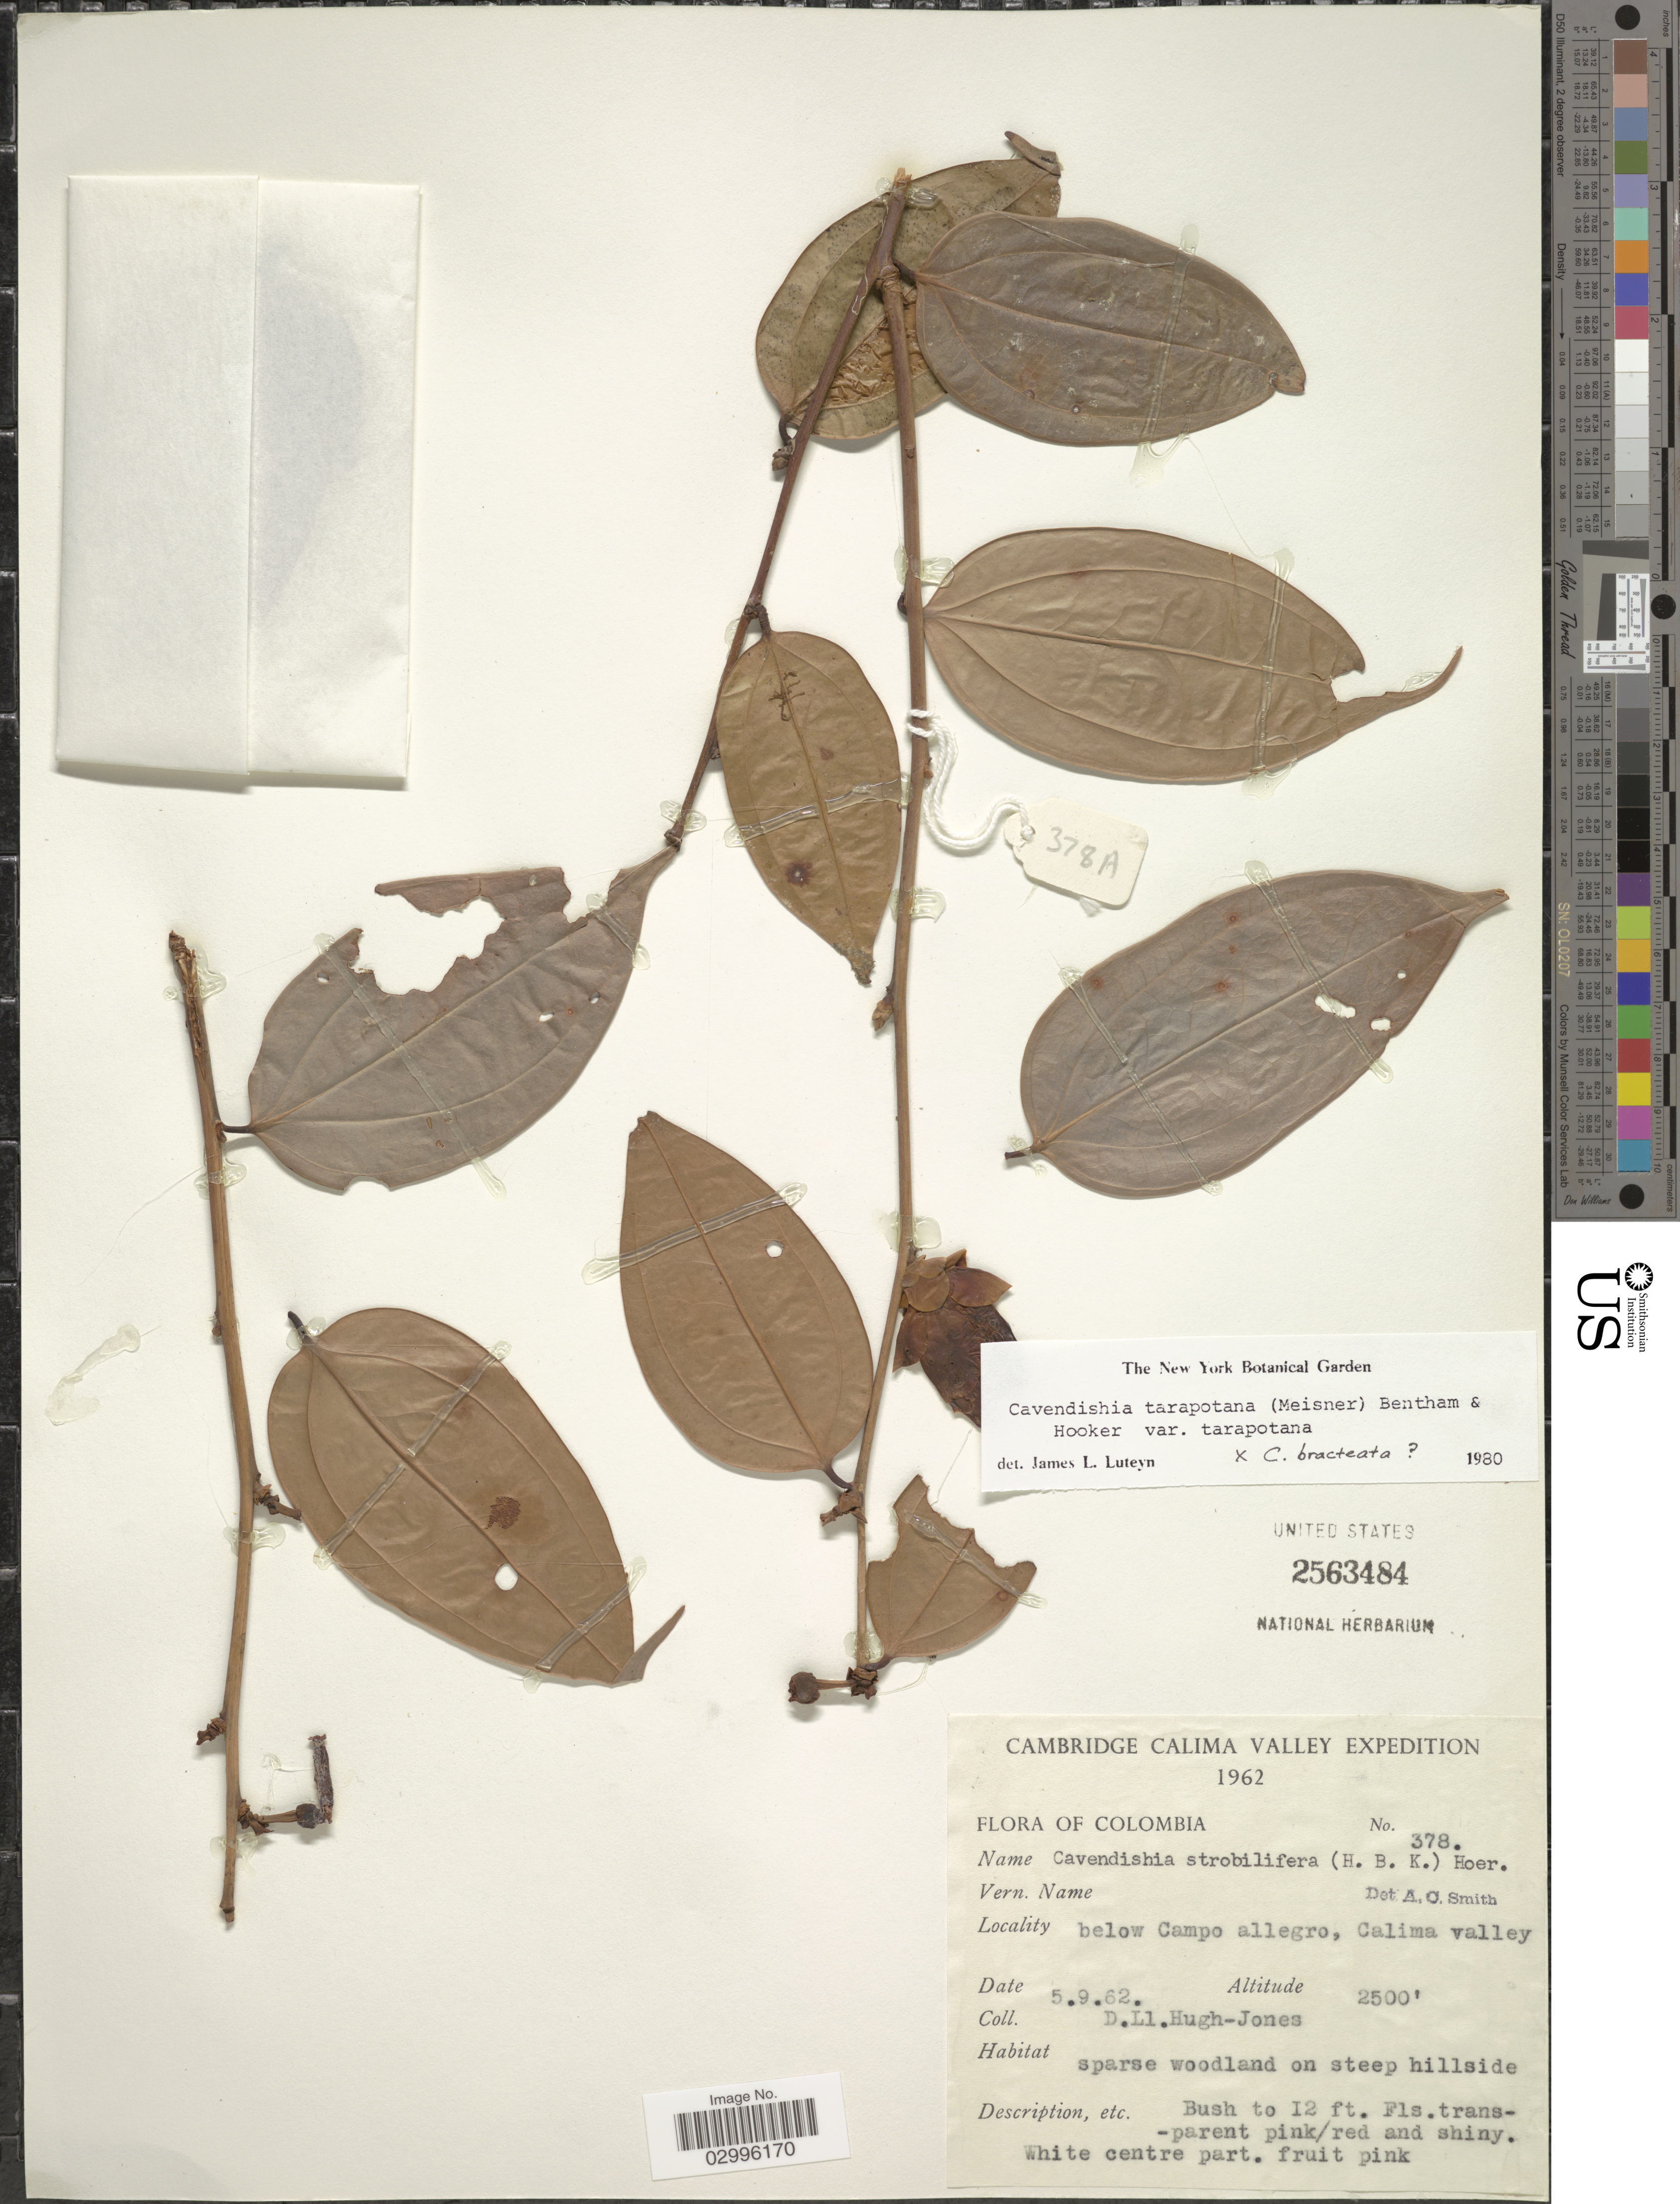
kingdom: Plantae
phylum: Tracheophyta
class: Magnoliopsida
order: Ericales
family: Ericaceae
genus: Cavendishia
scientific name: Cavendishia tarapotana var. tarapotana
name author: (Meisn.) Benth. & Hook.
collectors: D. Hugh-Jones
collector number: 378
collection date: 1962-09-05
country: Colombia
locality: Cambridge Calima Valley, below Campo allegro, Calima Valley.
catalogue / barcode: US 2563484